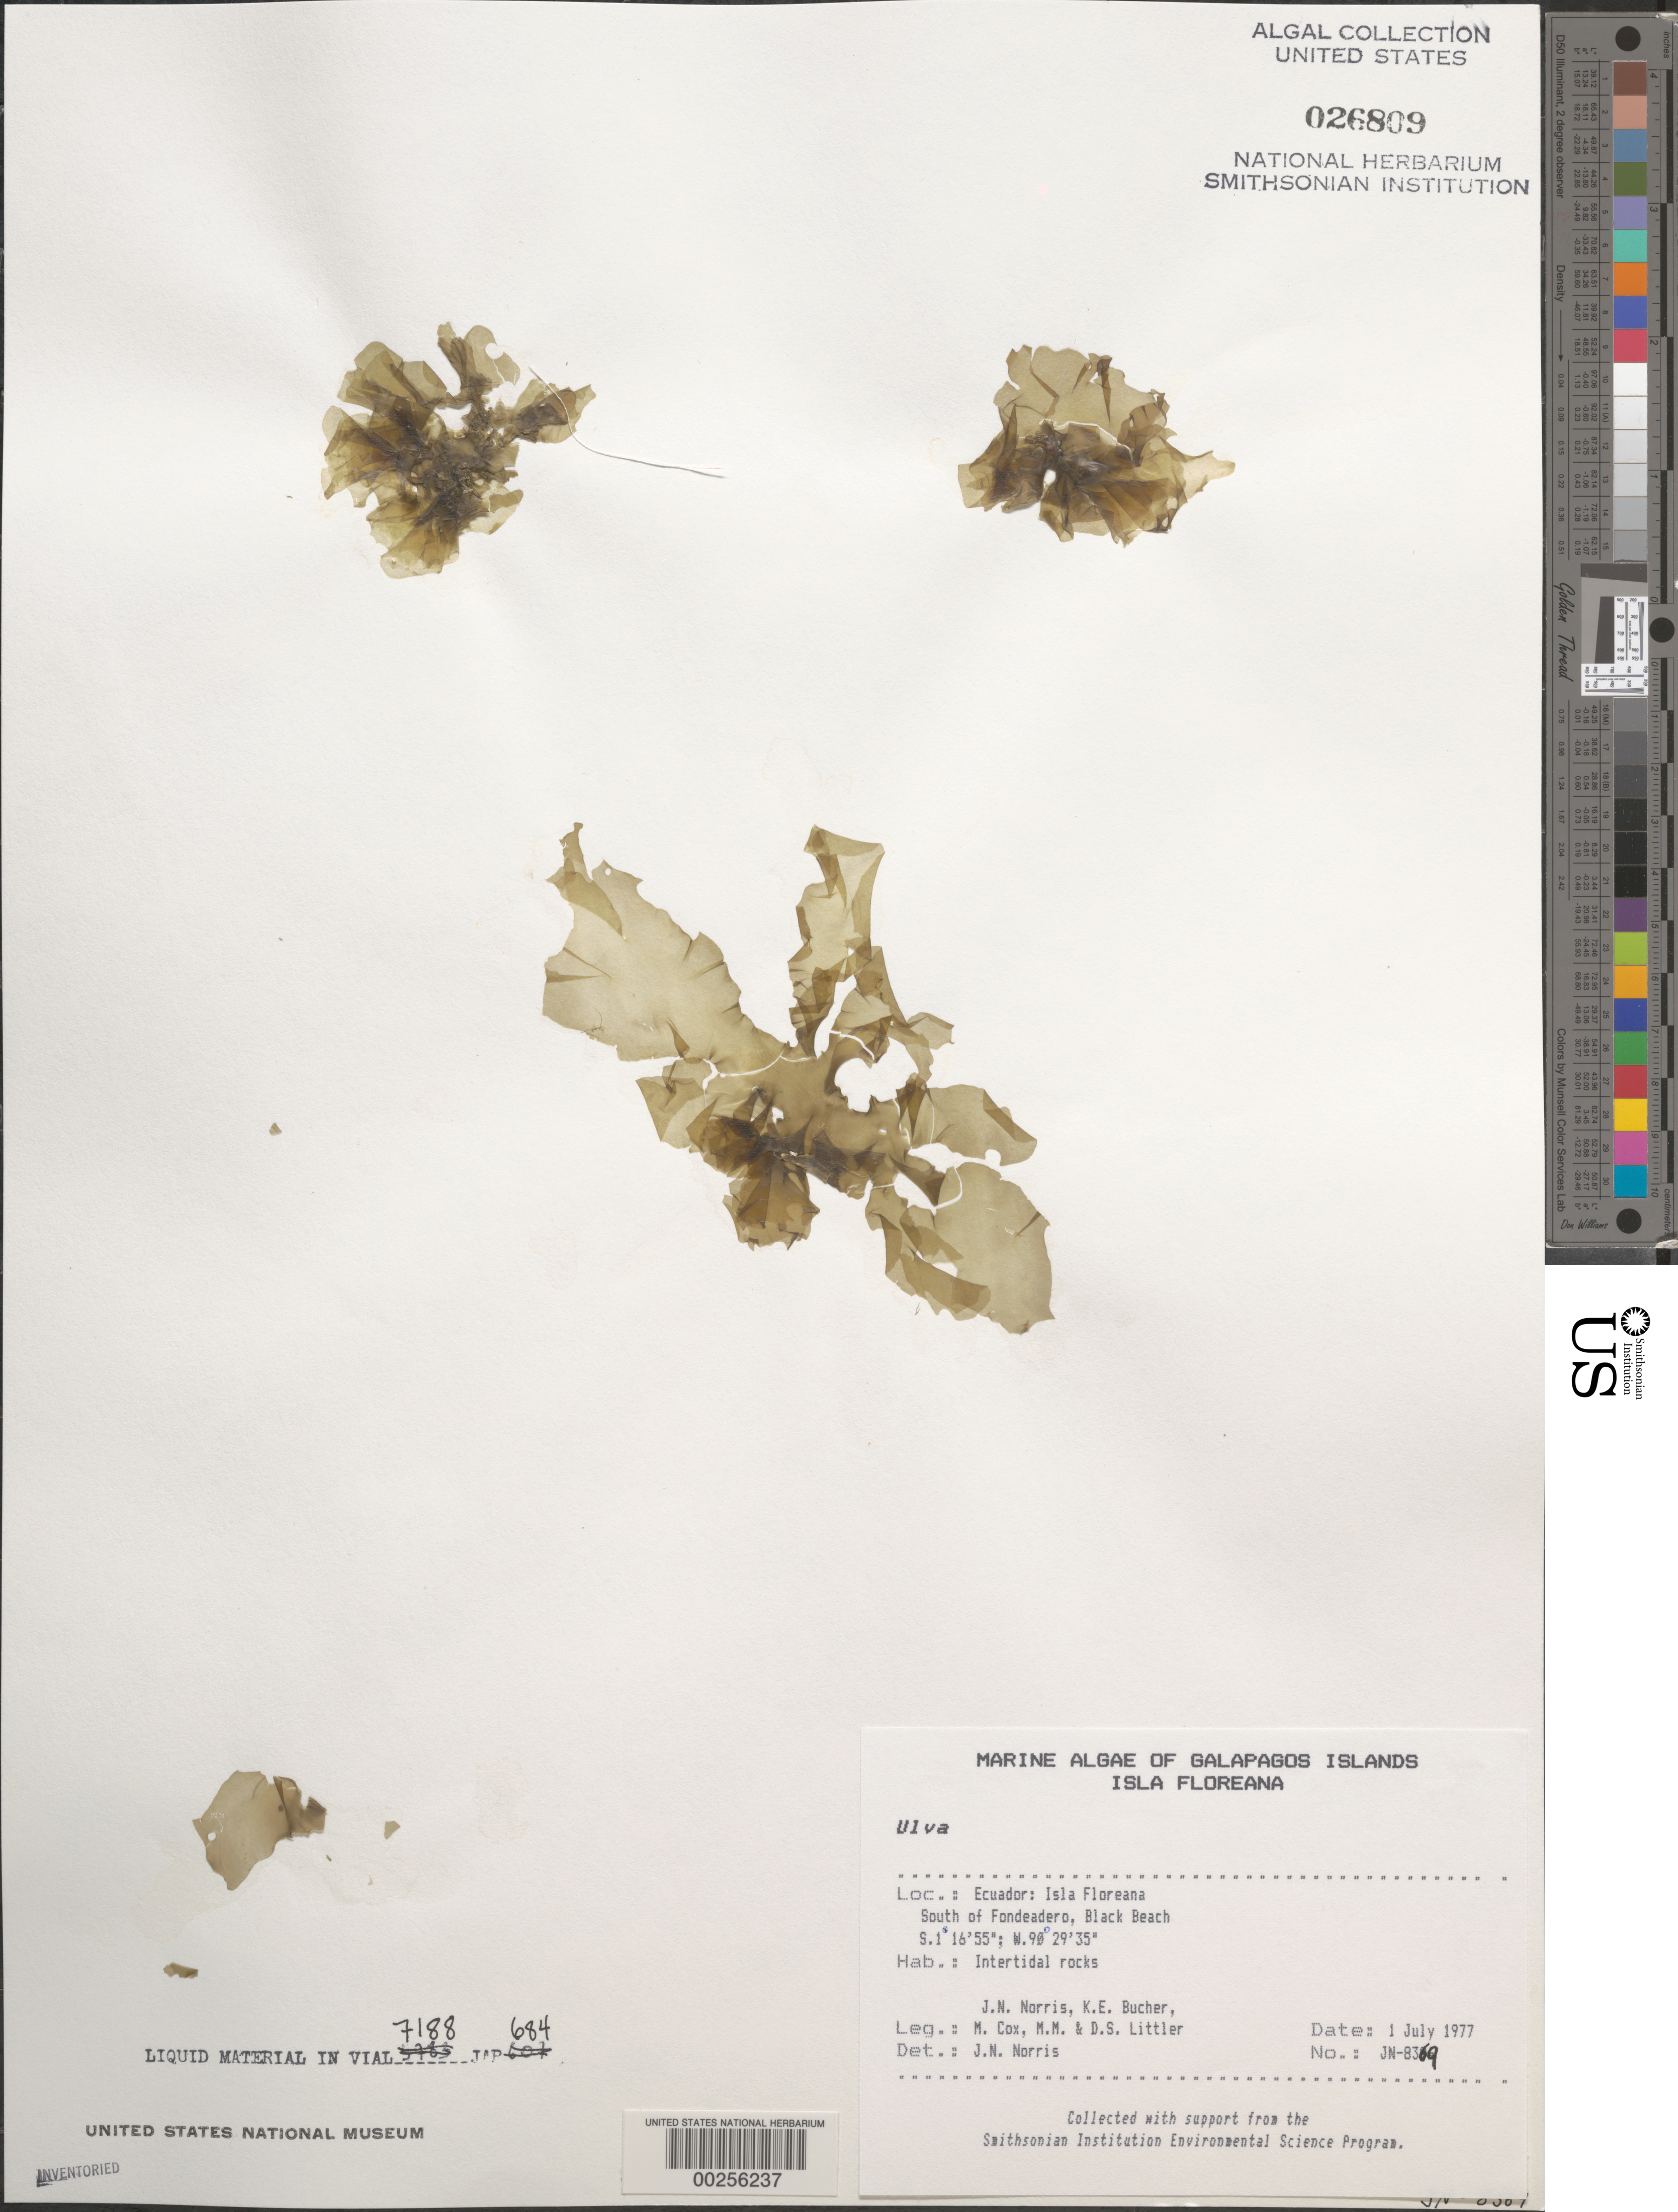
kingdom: Plantae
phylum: Chlorophyta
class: Ulvophyceae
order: Ulvales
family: Ulvaceae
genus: Ulva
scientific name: Ulva sp.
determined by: Norris, James N.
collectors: J. N. Norris, K. E. Bucher, M. Cox, M. M. Littler & D. S. Littler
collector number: JN-8369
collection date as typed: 01 Jul 1977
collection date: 1977-07-01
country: Ecuador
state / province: Colón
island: Floreana [Charles, Santa Maria]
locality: Black Beach south of Fondeadero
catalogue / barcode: US 26809